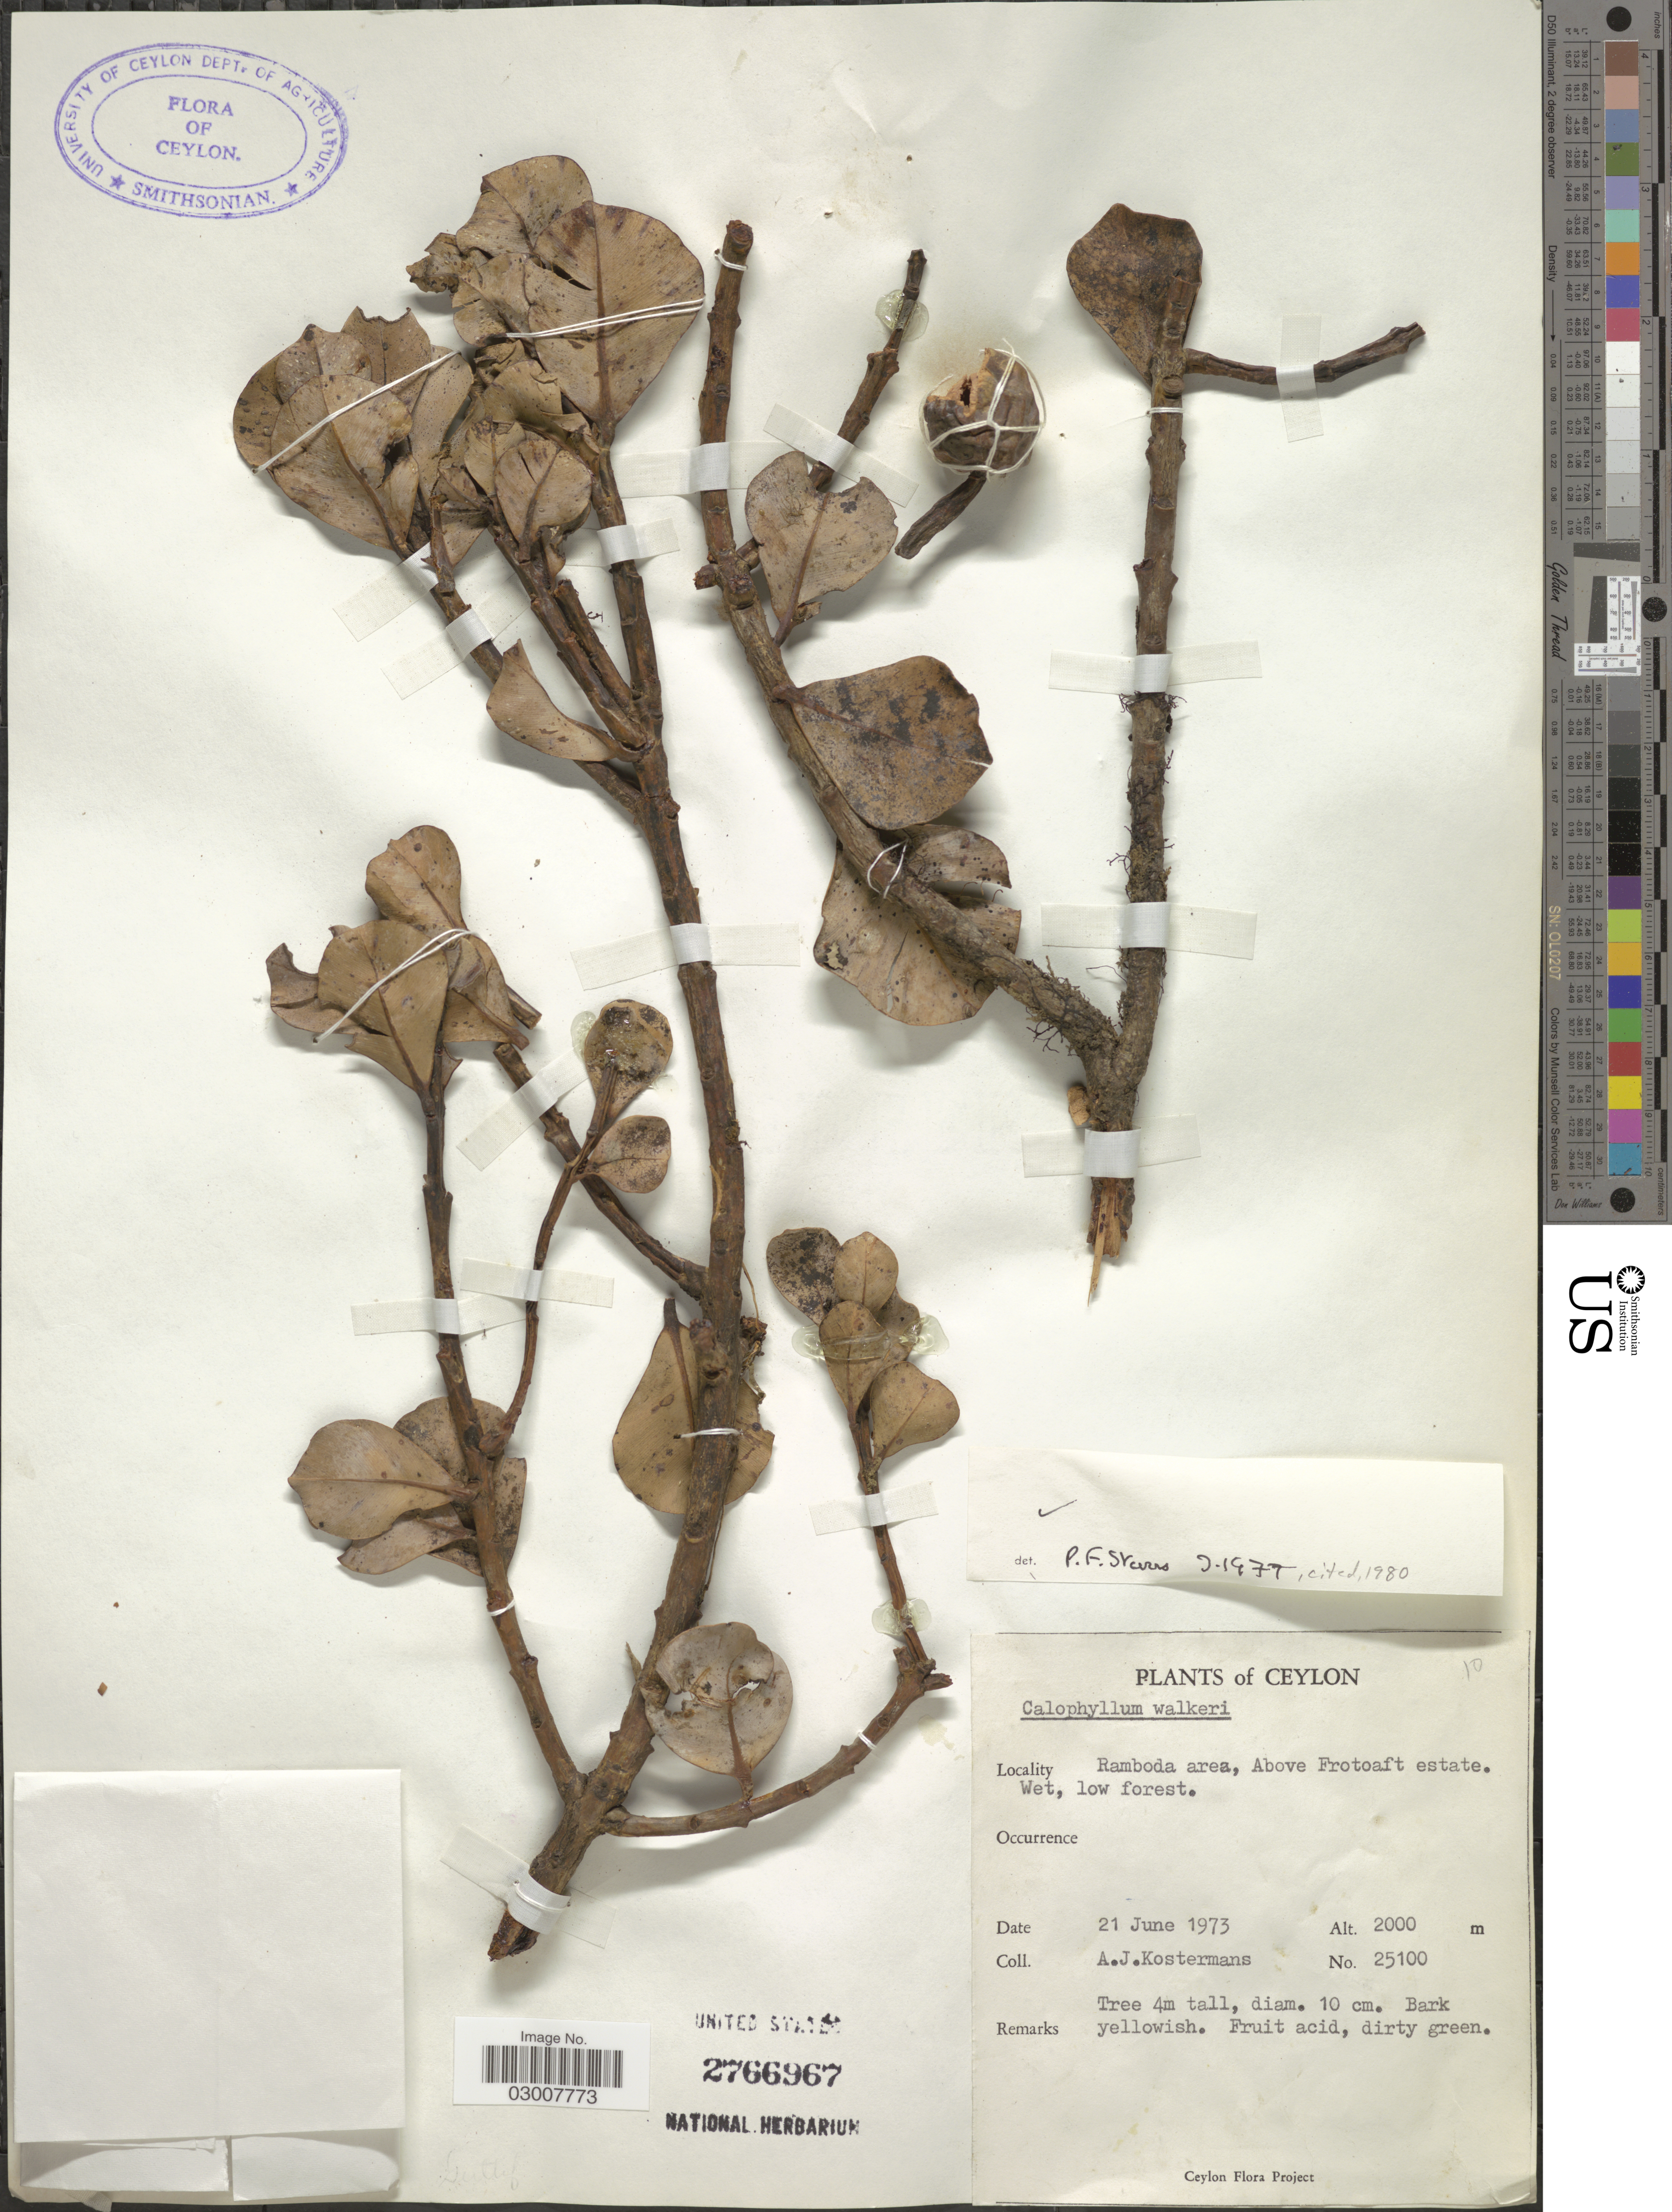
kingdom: Plantae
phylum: Tracheophyta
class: Magnoliopsida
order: Malpighiales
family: Calophyllaceae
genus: Calophyllum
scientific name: Calophyllum walkeri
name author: Wight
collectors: A. J. G. Kostermans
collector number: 25100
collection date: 1973-06-21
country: Sri Lanka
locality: Ceylon. Ramboda area, Above Frotoaft estate.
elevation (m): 2000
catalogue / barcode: US 2766967